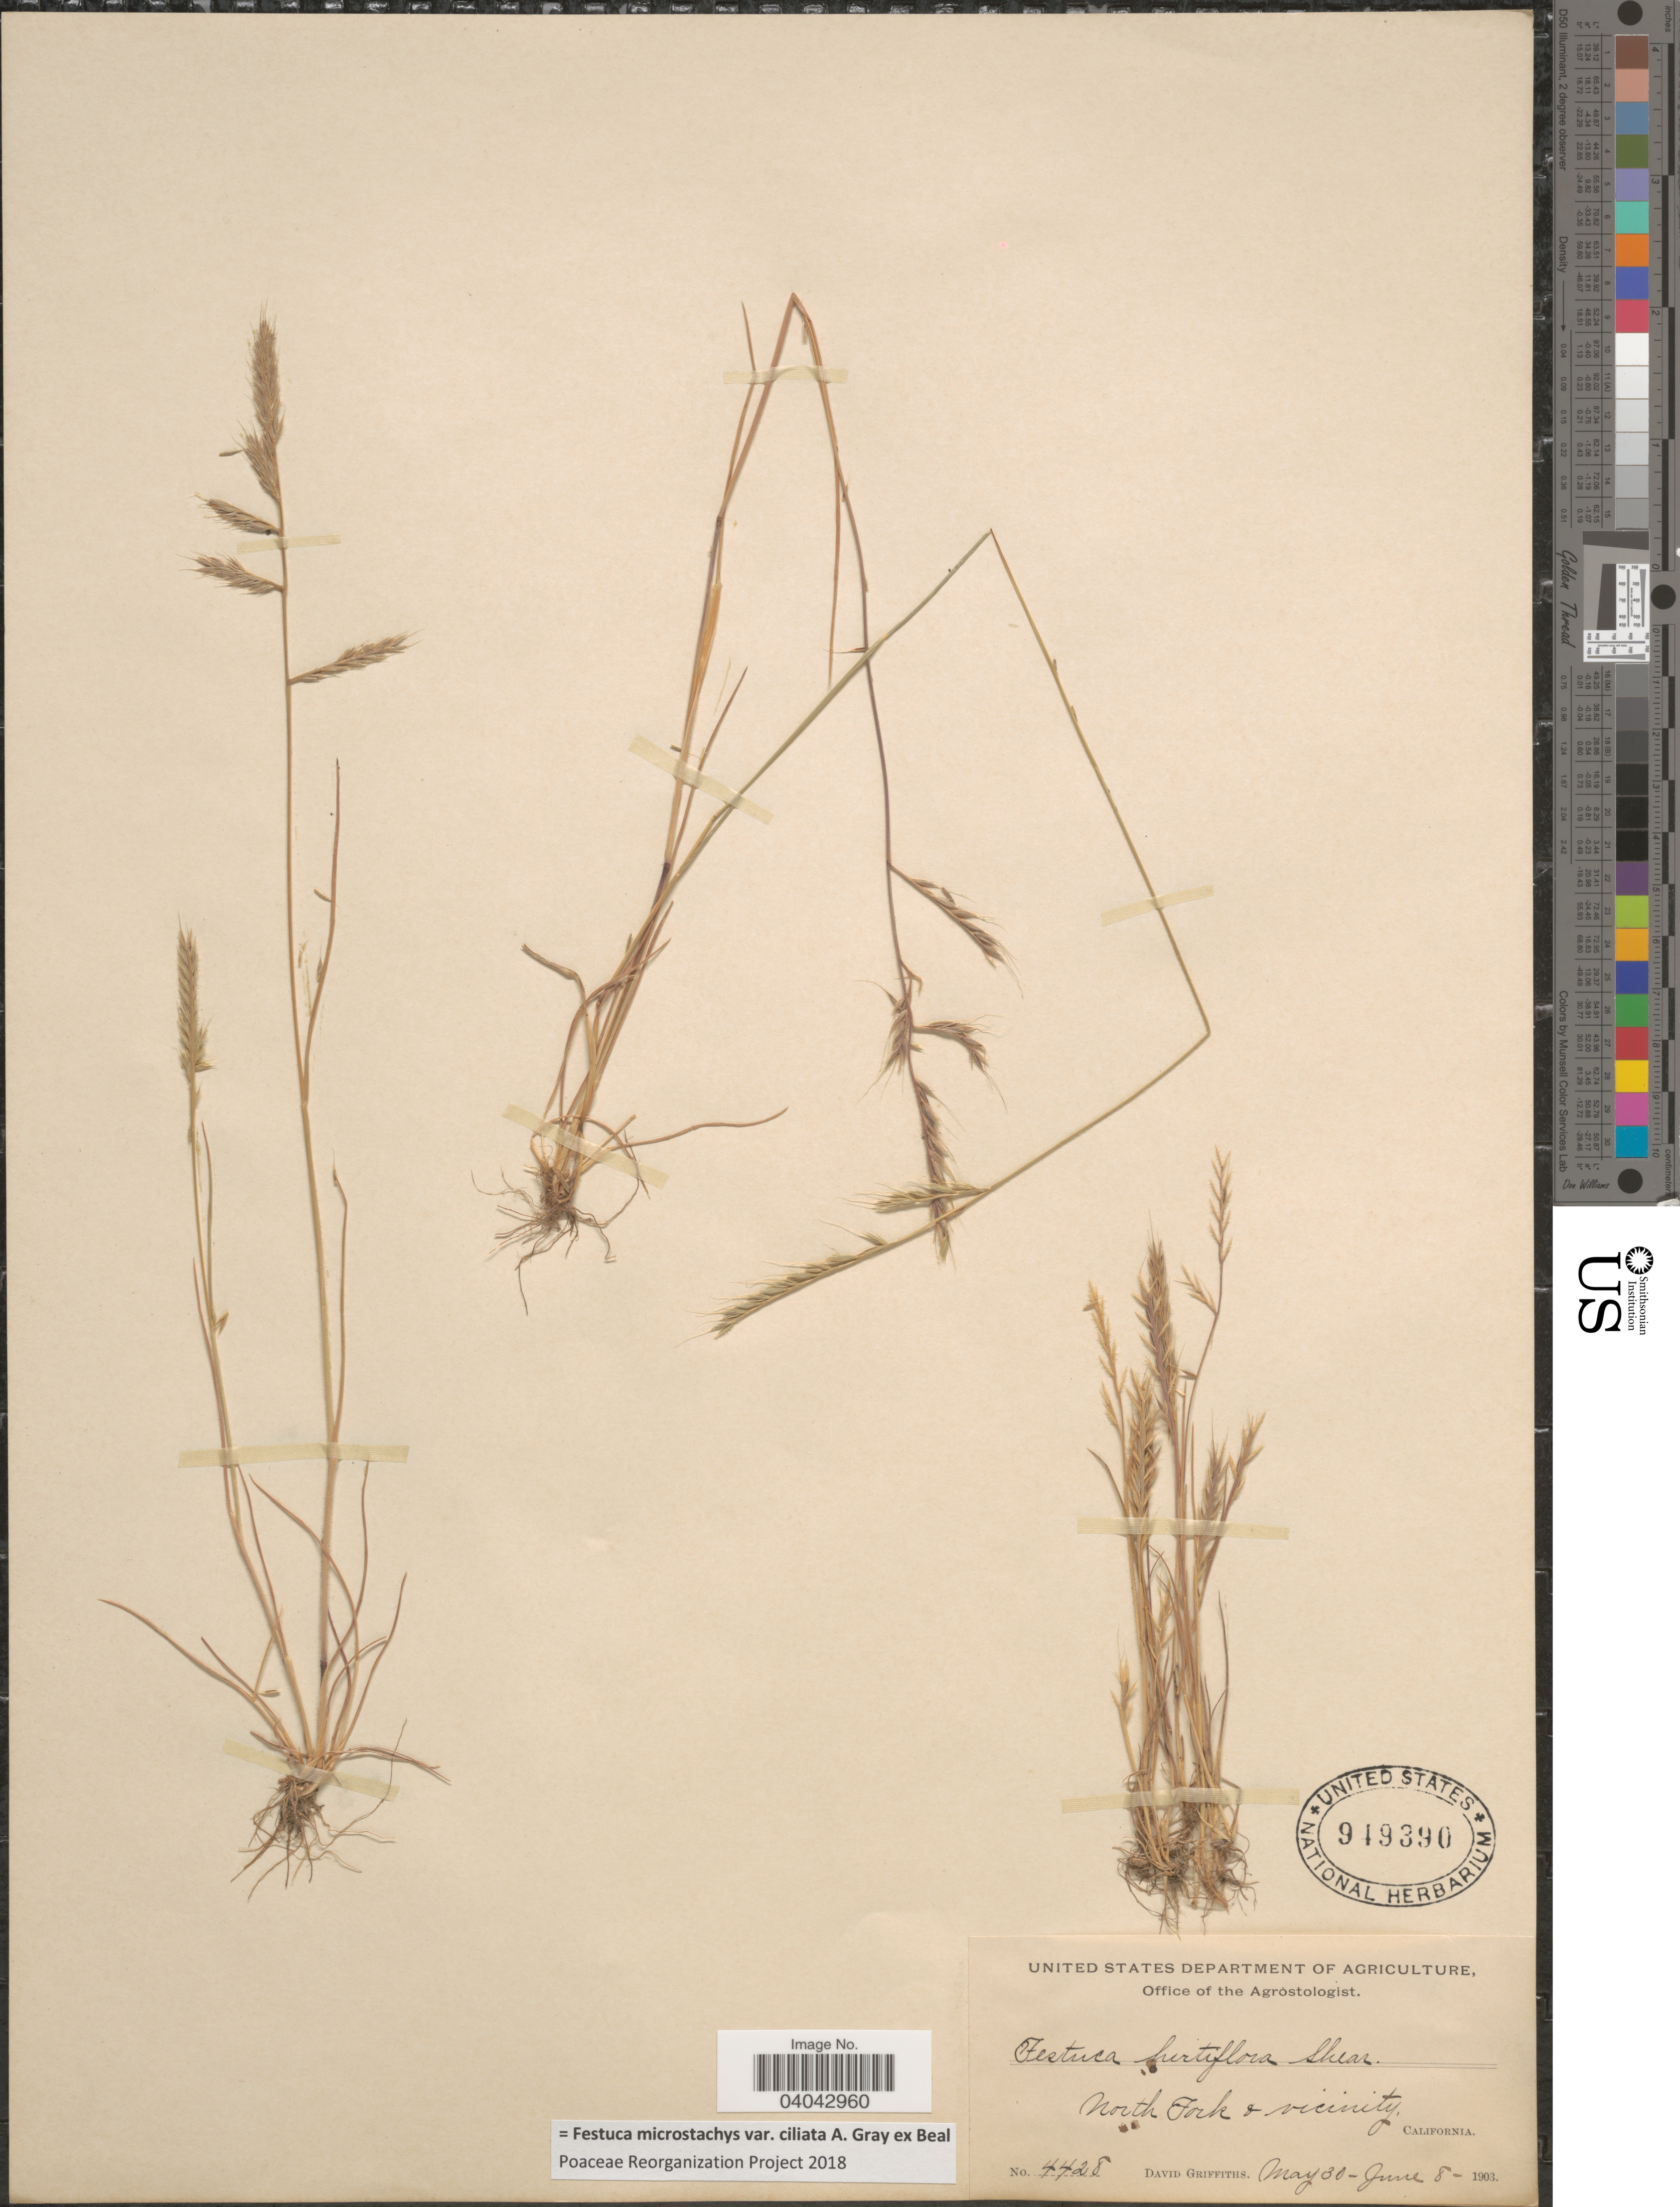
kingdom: Plantae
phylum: Tracheophyta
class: Liliopsida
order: Poales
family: Poaceae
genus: Festuca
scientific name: Festuca microstachys var. ciliata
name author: A. Gray ex W.J. Beal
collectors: D. Griffiths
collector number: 4428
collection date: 1903-05-30/1903-06-08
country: United States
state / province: California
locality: North Fork & vicinity.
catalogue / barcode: US 949390